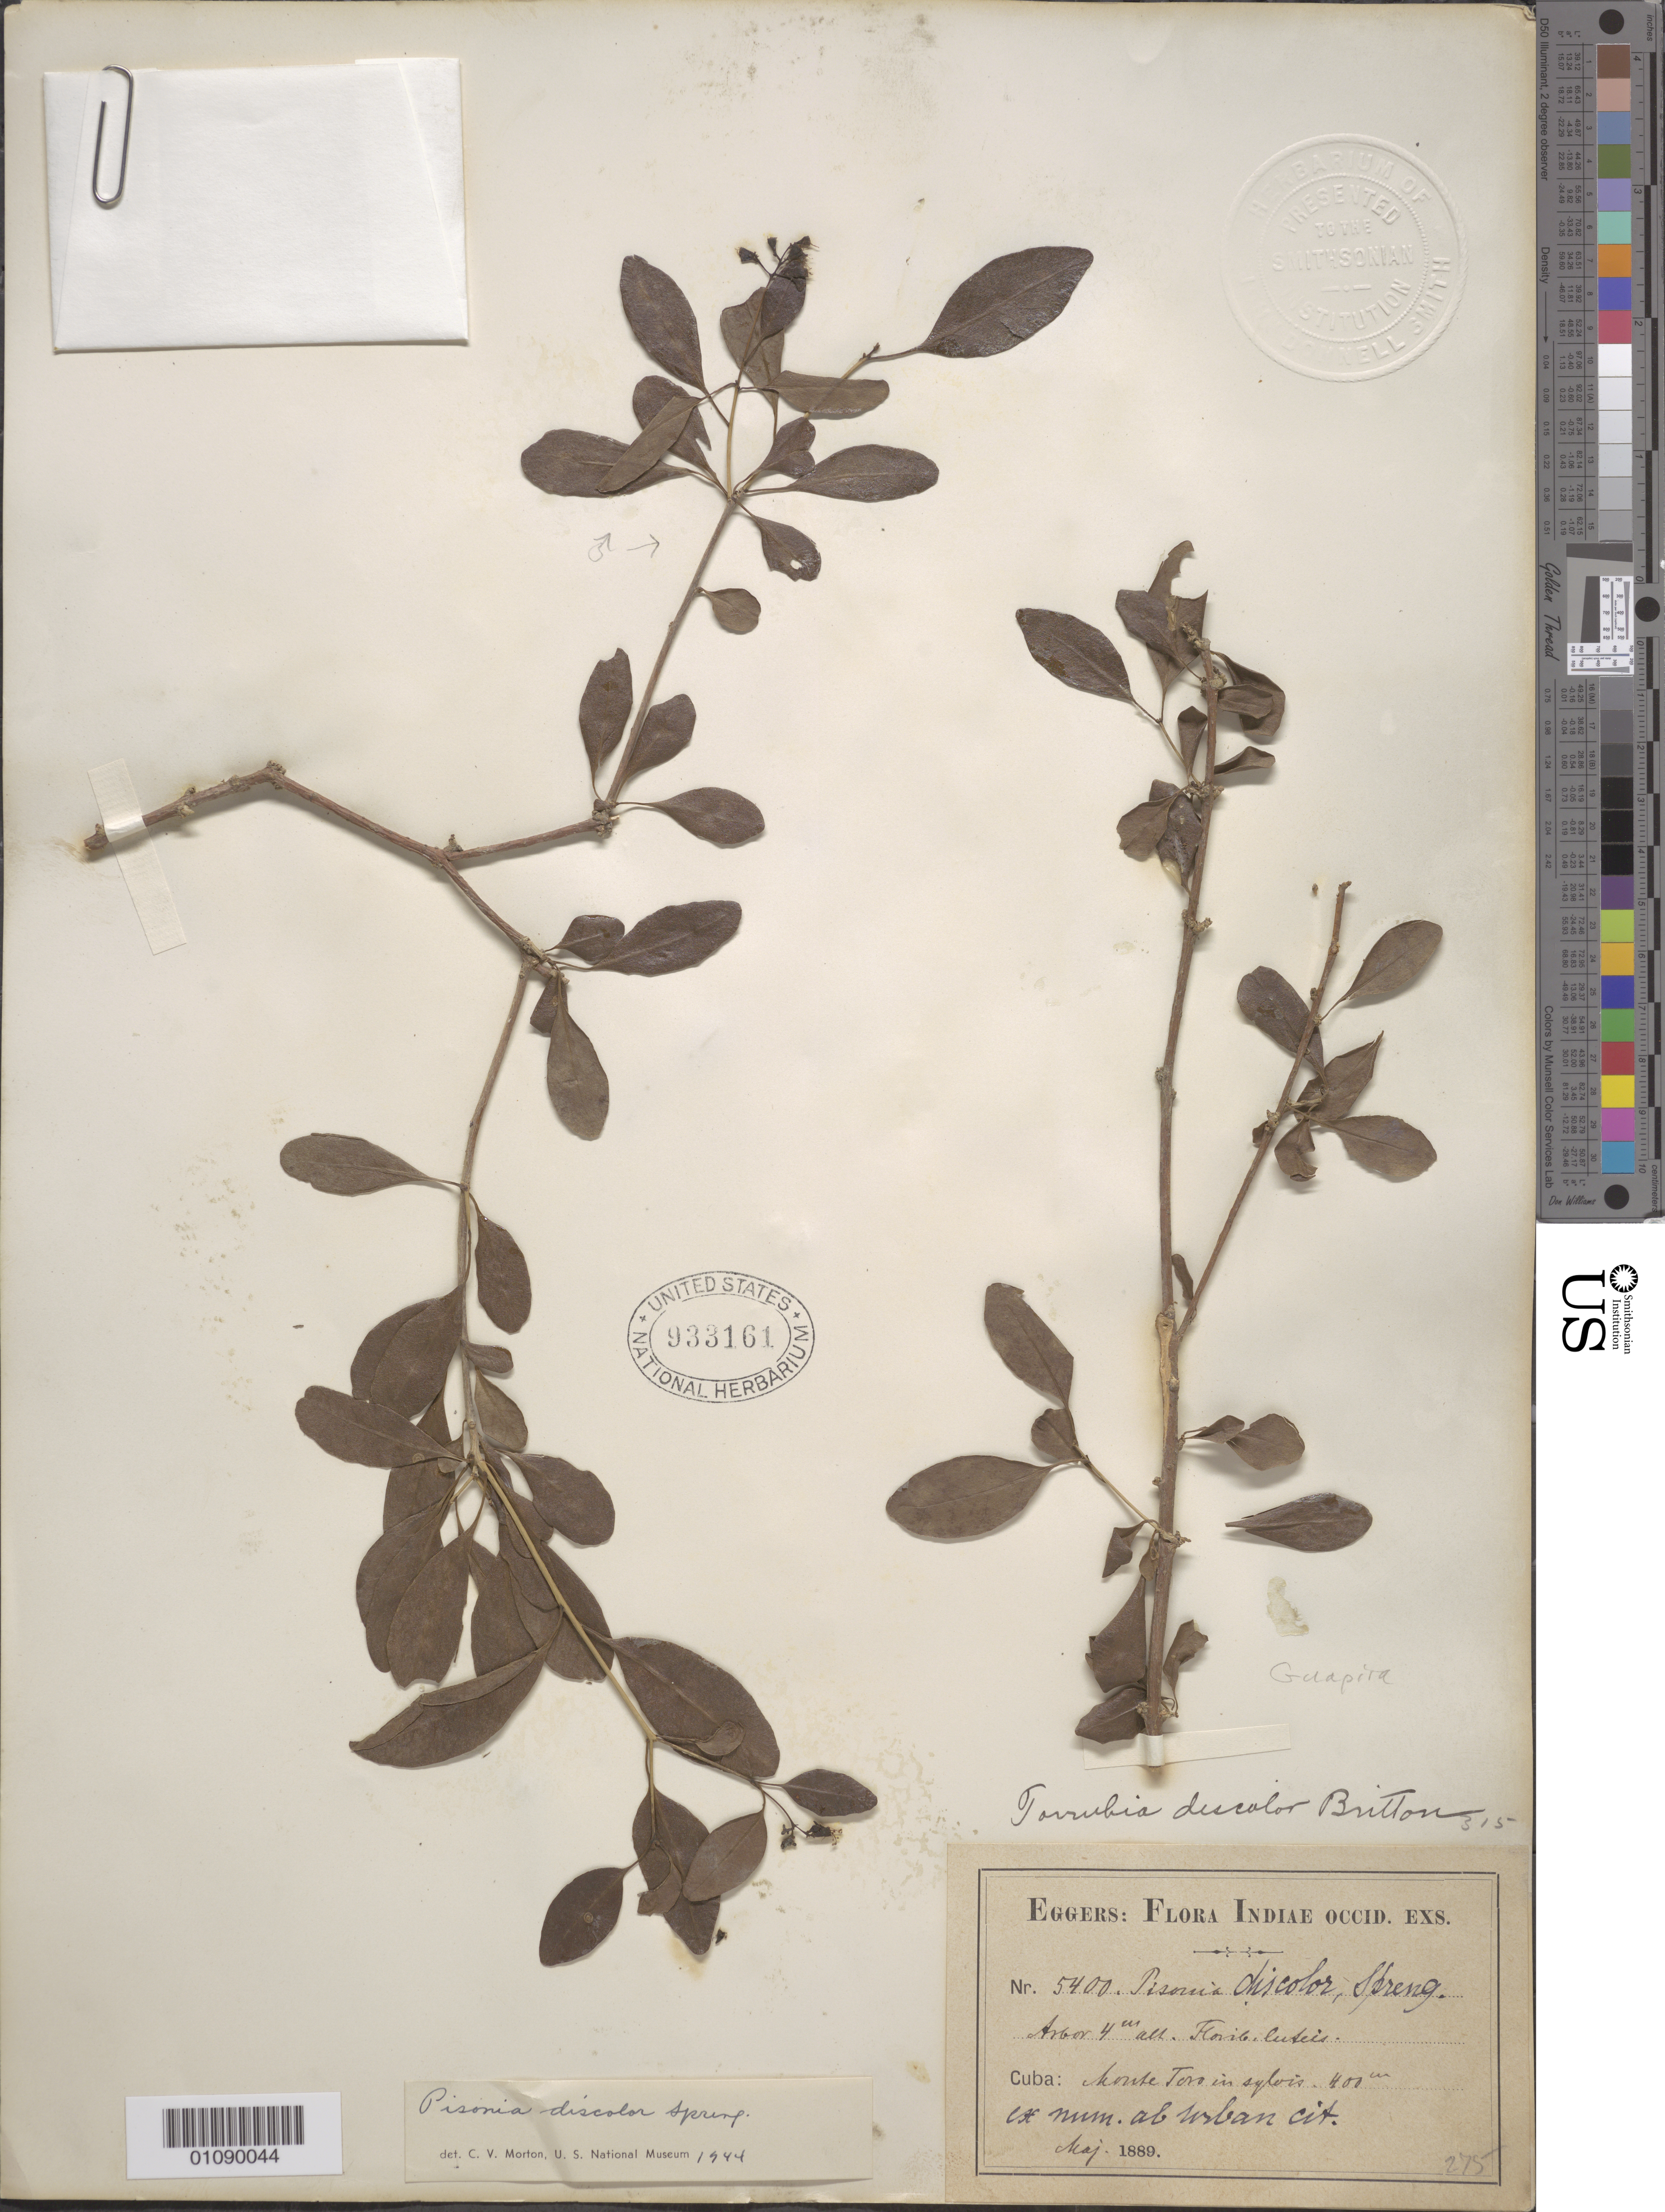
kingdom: Plantae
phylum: Tracheophyta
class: Magnoliopsida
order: Caryophyllales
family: Nyctaginaceae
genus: Guapira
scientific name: Guapira discolor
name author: (Spreng.) Little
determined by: Strong, Mark T., (BOT), Smithsonian Institution - National Museum of Natural History (UNITED STATES)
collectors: H. F. A. von Eggers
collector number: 5400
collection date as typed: May 1889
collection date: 1889-05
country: Cuba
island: Cuba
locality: Monte Toro in sylvis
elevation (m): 400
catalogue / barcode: US 933161